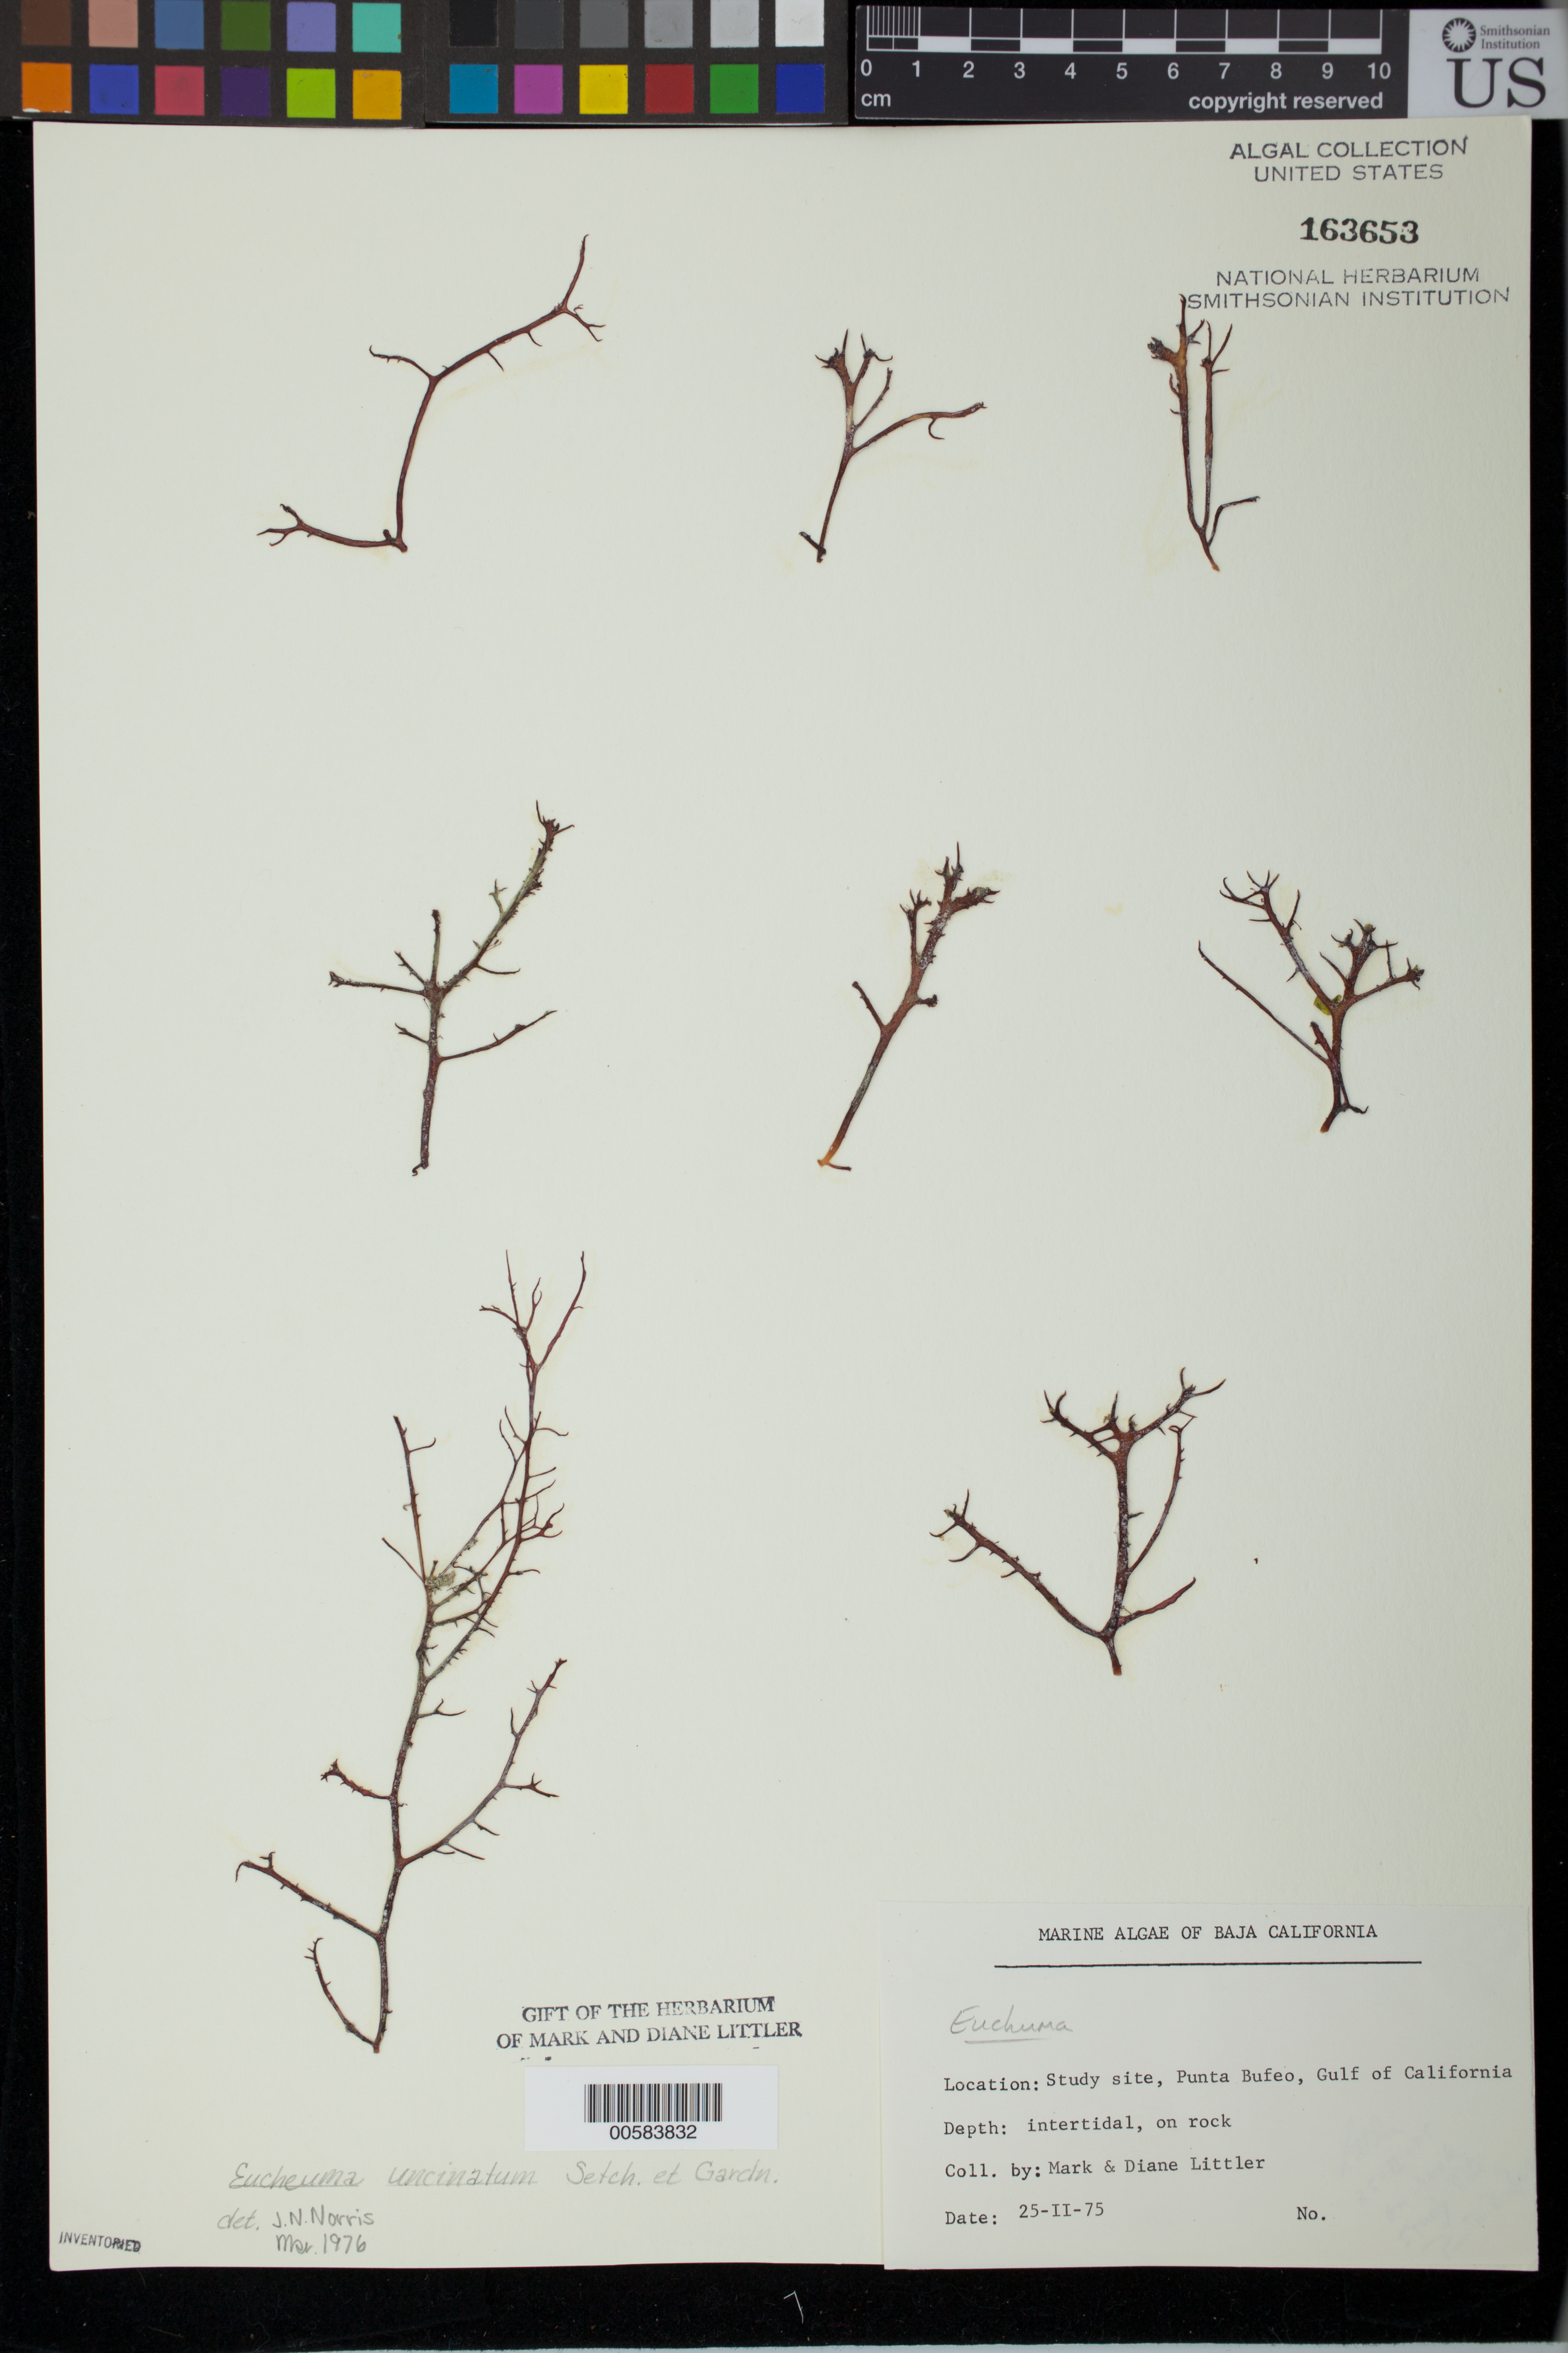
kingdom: Plantae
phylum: Rhodophyta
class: Florideophyceae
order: Gigartinales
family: Solieriaceae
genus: Tacanoosca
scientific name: Tacanoosca uncinata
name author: (Setchell & N.L. Gardner) J.N. Norris et al.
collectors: M. M. Littler & D. S. Littler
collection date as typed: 25 Feb 1975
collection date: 1975-02-25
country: Mexico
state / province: Baja California Norte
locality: Punta Bufeo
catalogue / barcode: US 163653